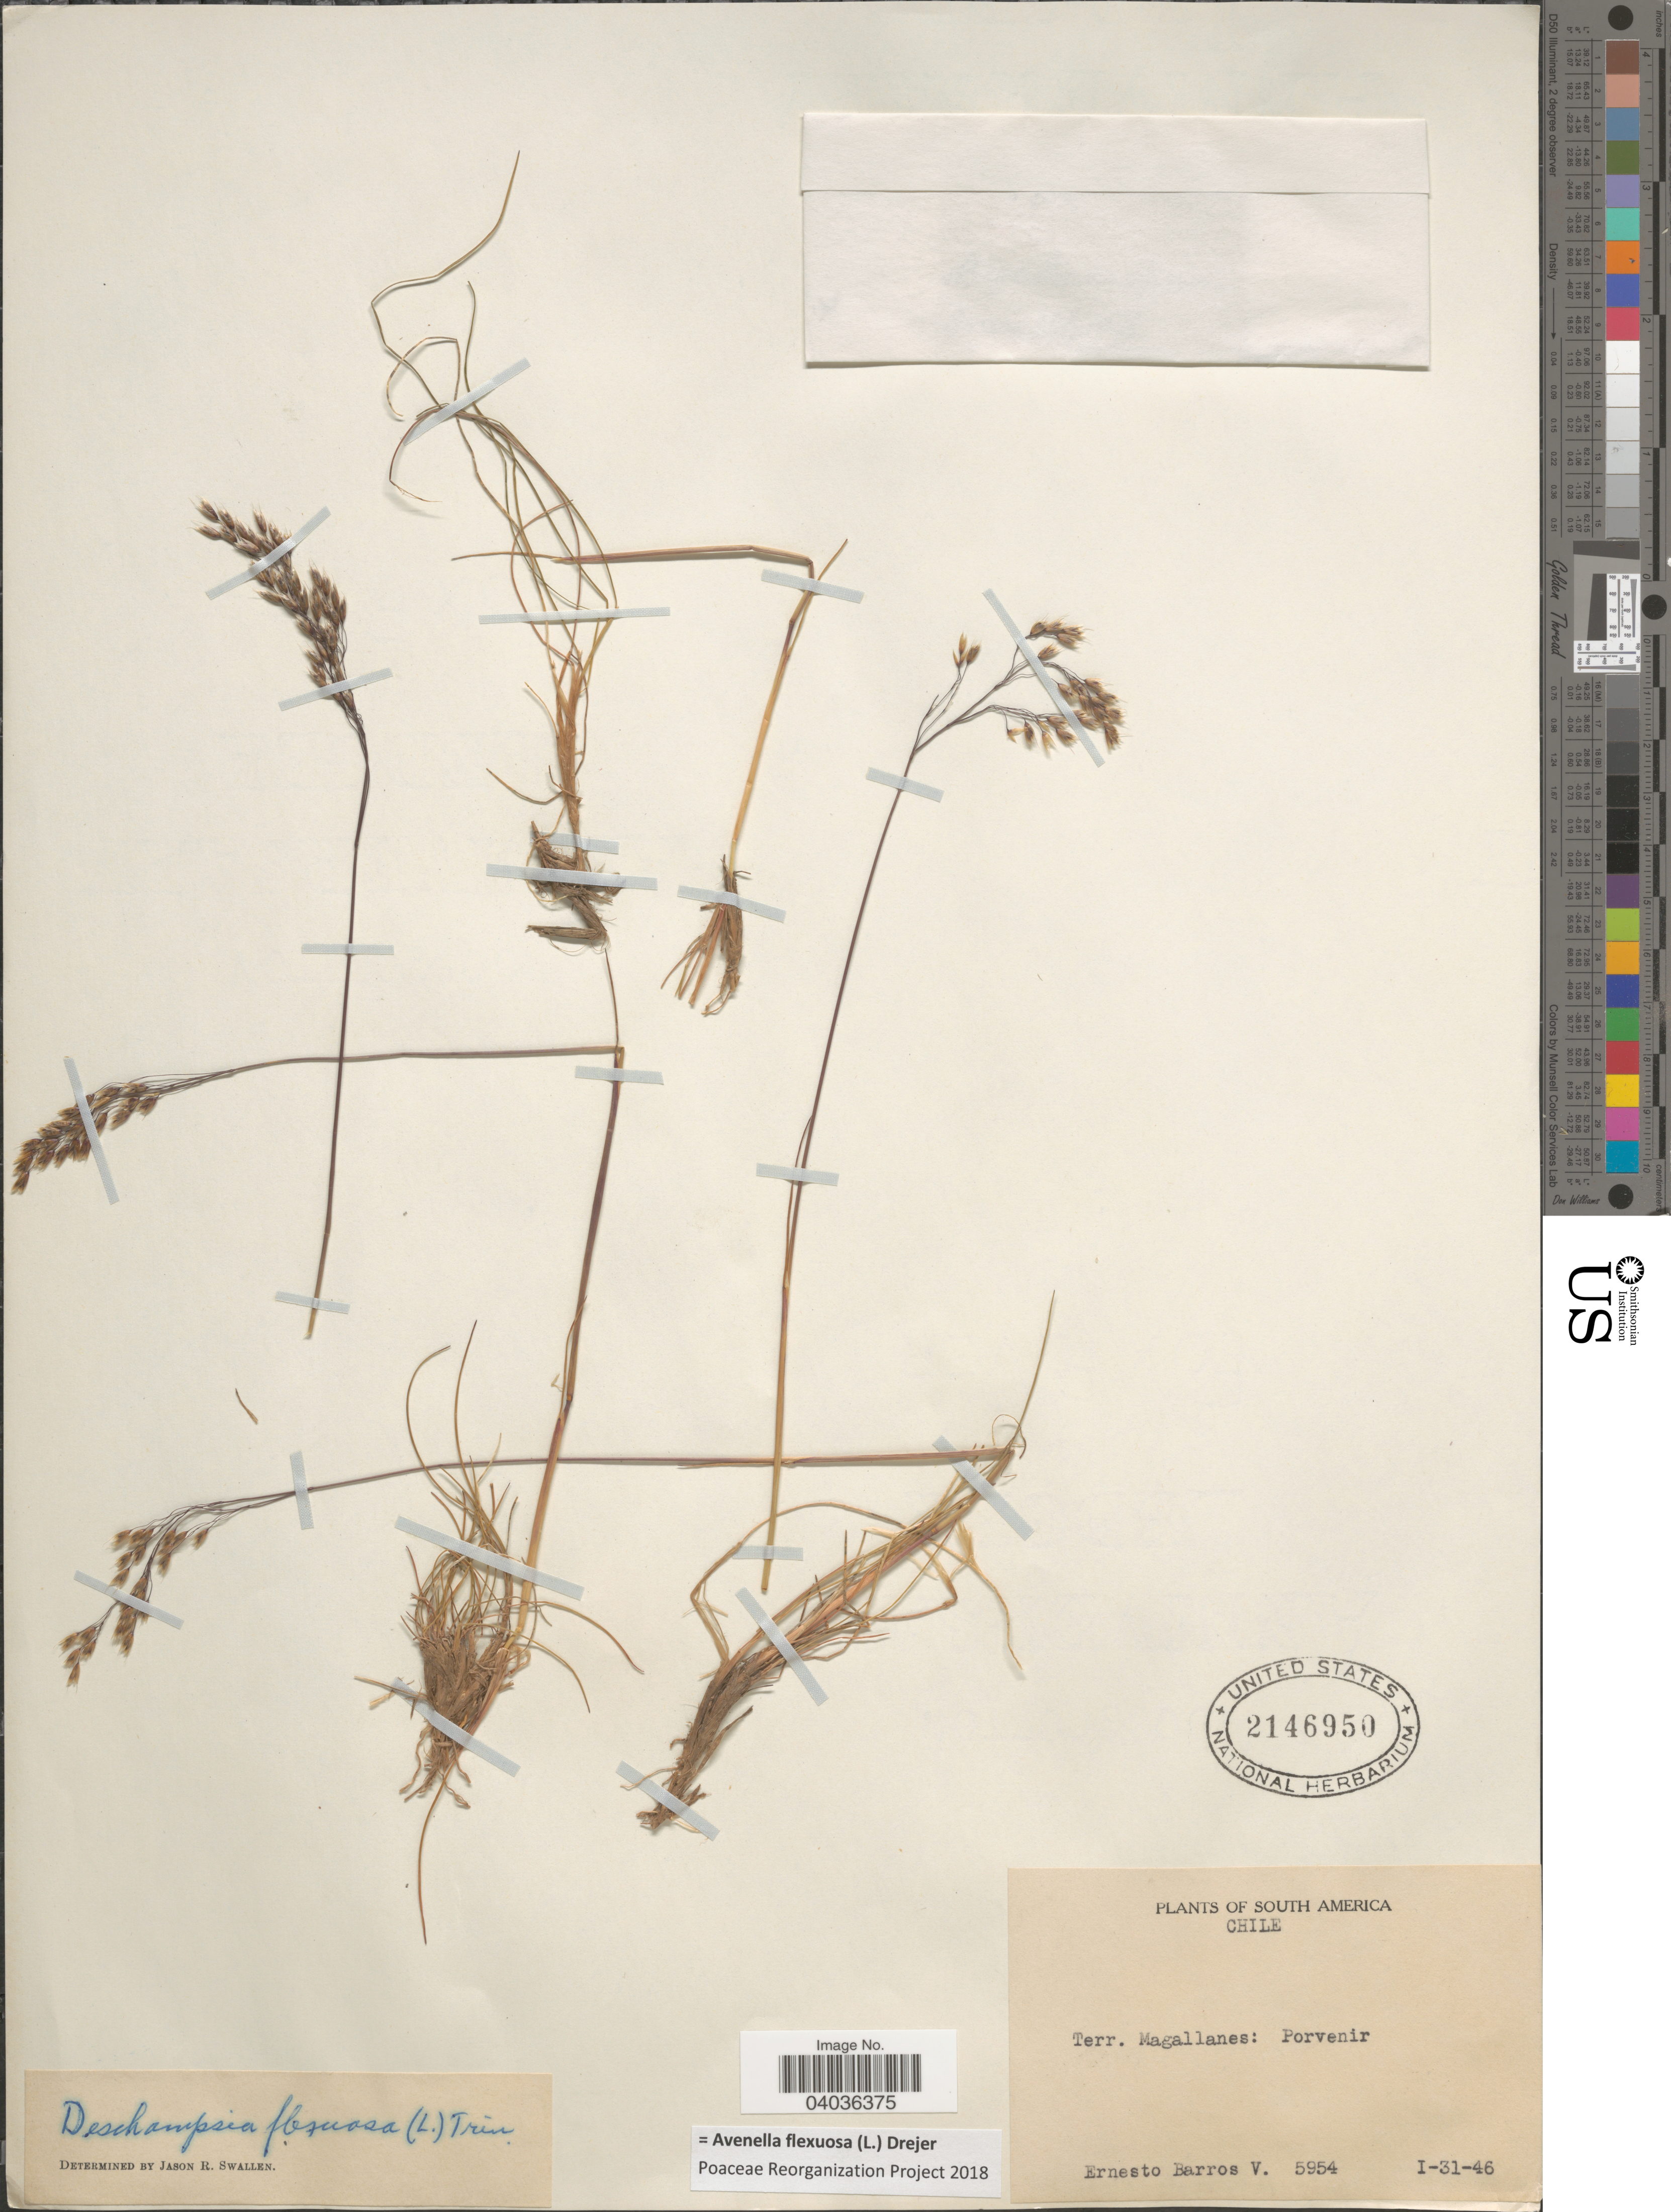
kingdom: Plantae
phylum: Tracheophyta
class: Liliopsida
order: Poales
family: Poaceae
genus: Avenella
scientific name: Avenella flexuosa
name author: (L.) Drejer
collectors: E. Barros V.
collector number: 5954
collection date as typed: Transcribed d/m/y: 31/1/46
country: Chile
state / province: Magallanes y de la Antártica Chilena (XII)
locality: Terr, Magallanes: Porvenir.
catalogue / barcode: US 2146950